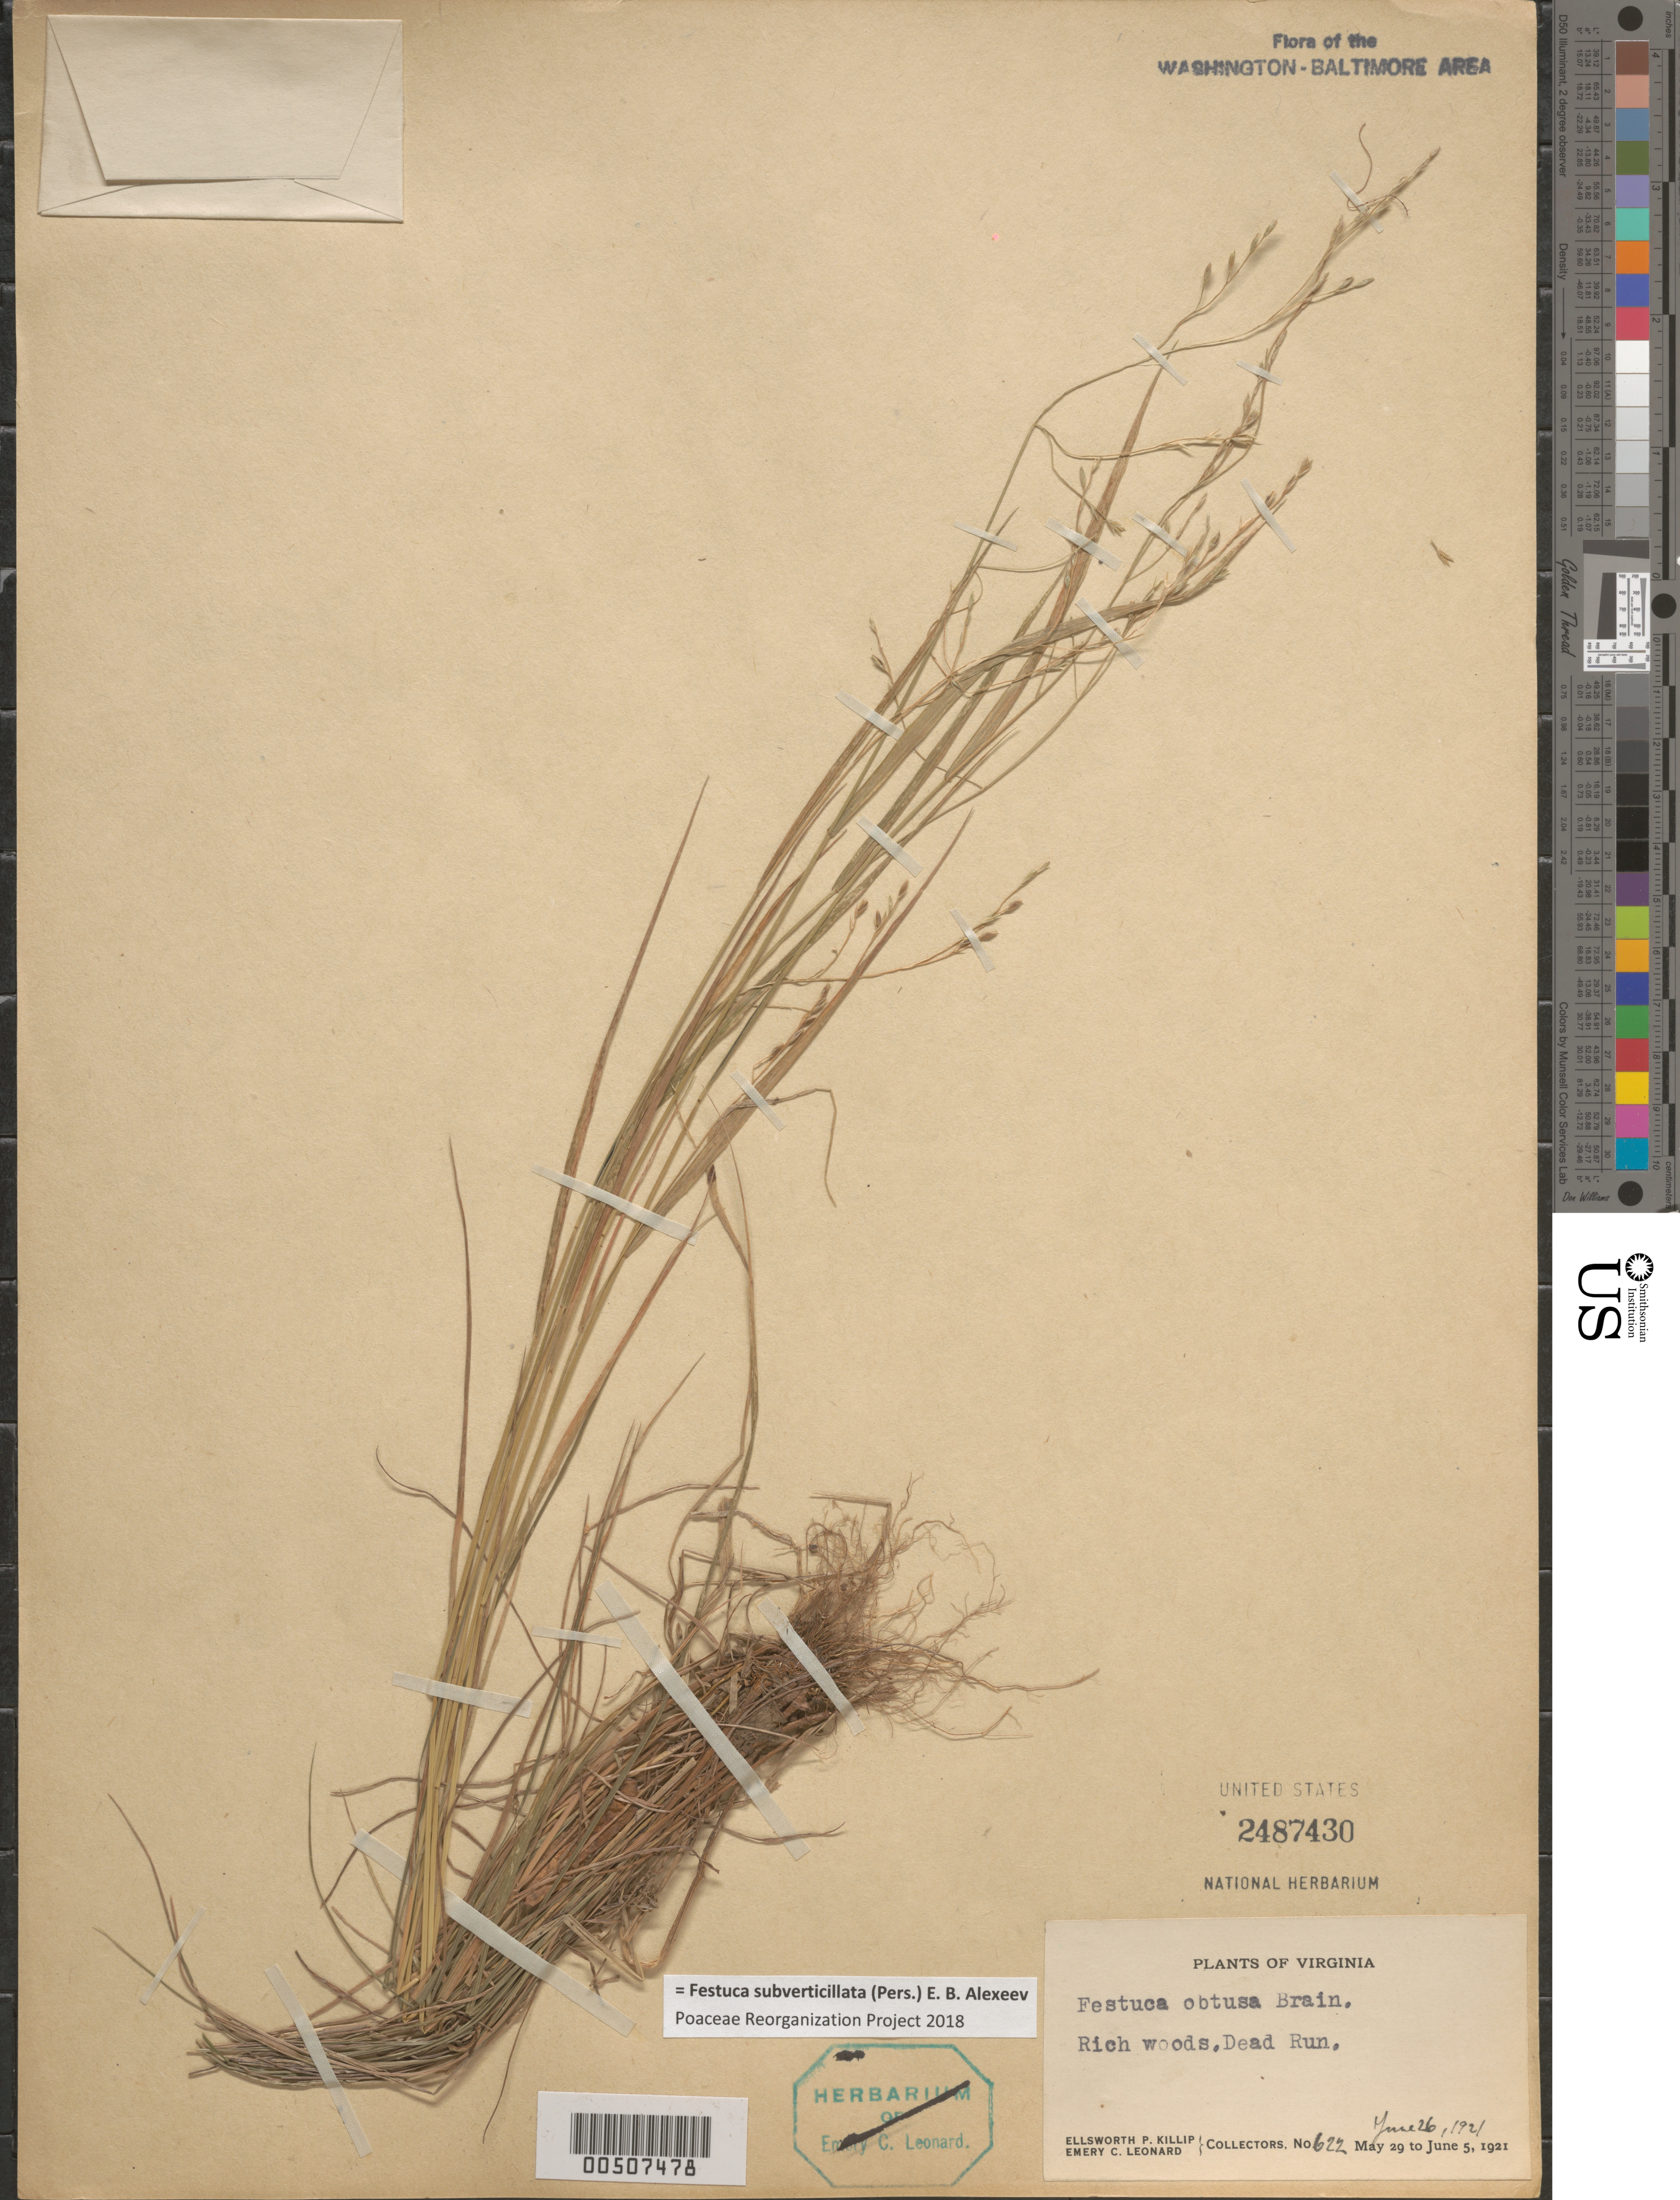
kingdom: Plantae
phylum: Tracheophyta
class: Liliopsida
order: Poales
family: Poaceae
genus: Festuca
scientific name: Festuca subverticillata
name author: (Pers.) E.B. Alexeev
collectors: E. P. Killip & E. C. Leonard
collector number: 642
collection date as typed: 26 Jun 1921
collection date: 1921-06-26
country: United States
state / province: Virginia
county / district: Fairfax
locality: Dead Run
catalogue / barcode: US 2487430